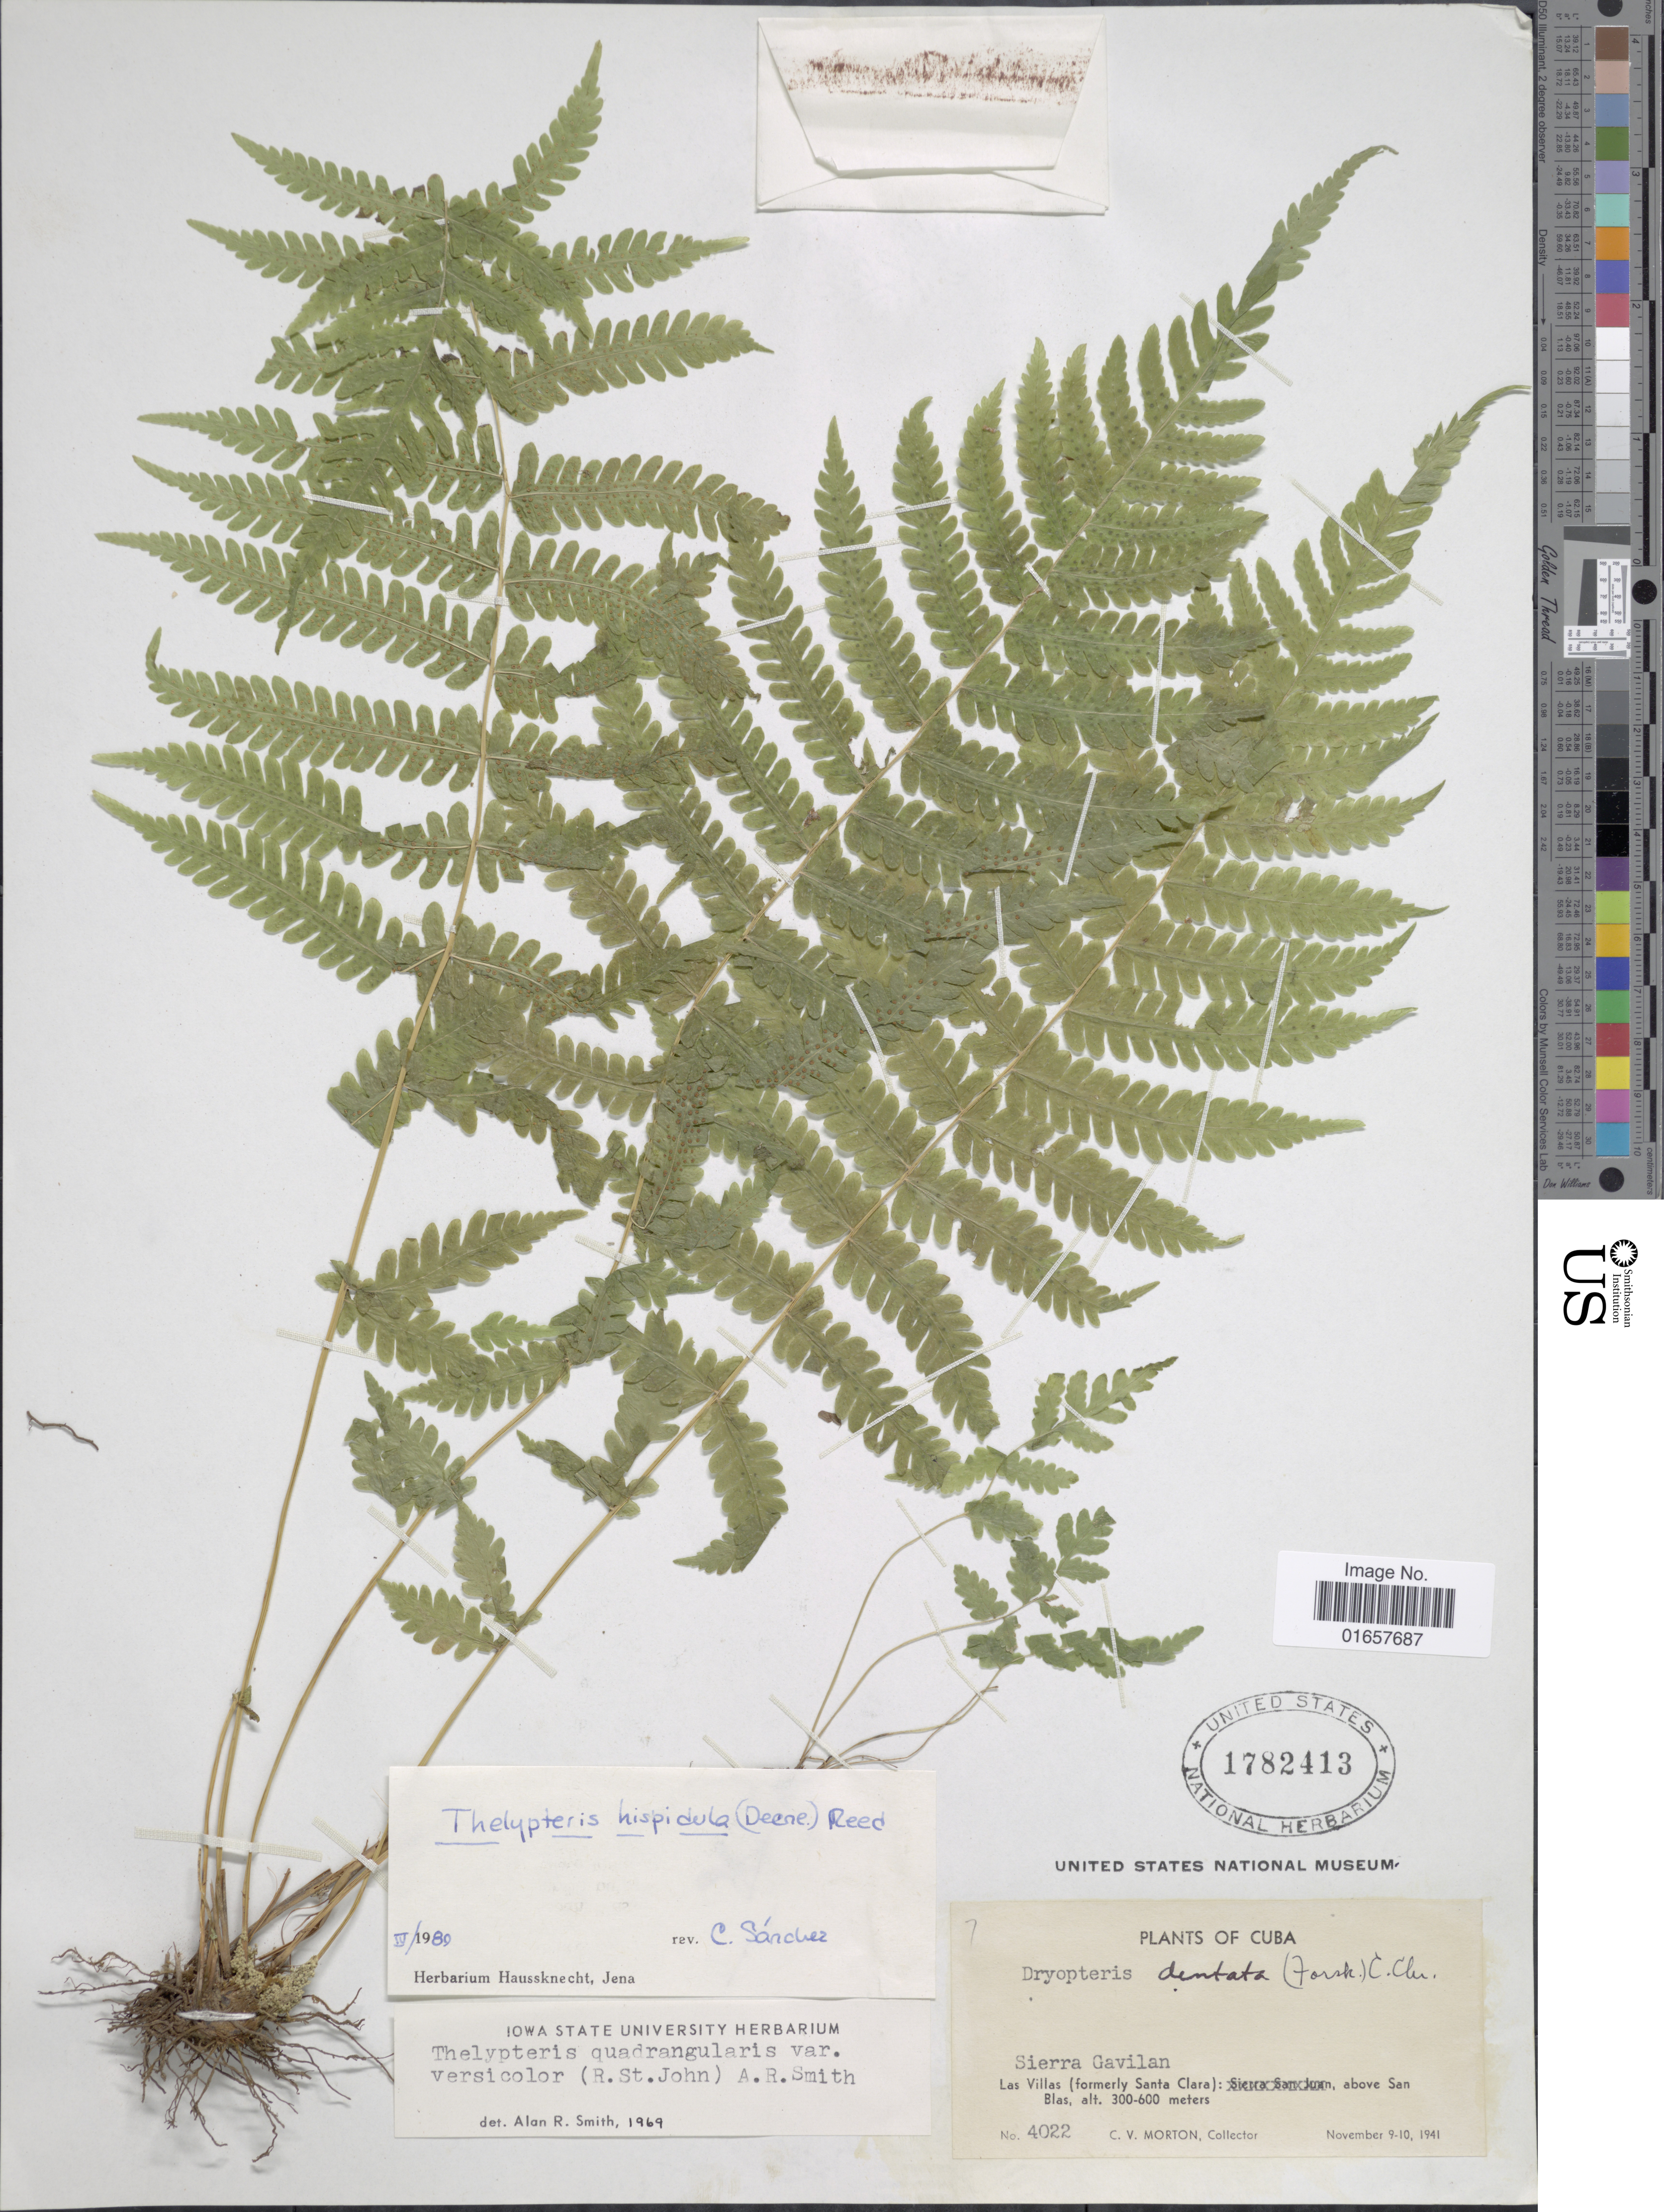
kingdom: Plantae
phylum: Tracheophyta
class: Polypodiopsida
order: Polypodiales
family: Thelypteridaceae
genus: Christella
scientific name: Christella hispidula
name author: (Decne.) Holttum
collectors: C. V. Morton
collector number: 4022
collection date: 1941-11-09/1941-11-10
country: Cuba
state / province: Las Villas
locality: Cuba, Las Villas (formely Santa Clara): above San Blas.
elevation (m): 300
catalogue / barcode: US 1782413